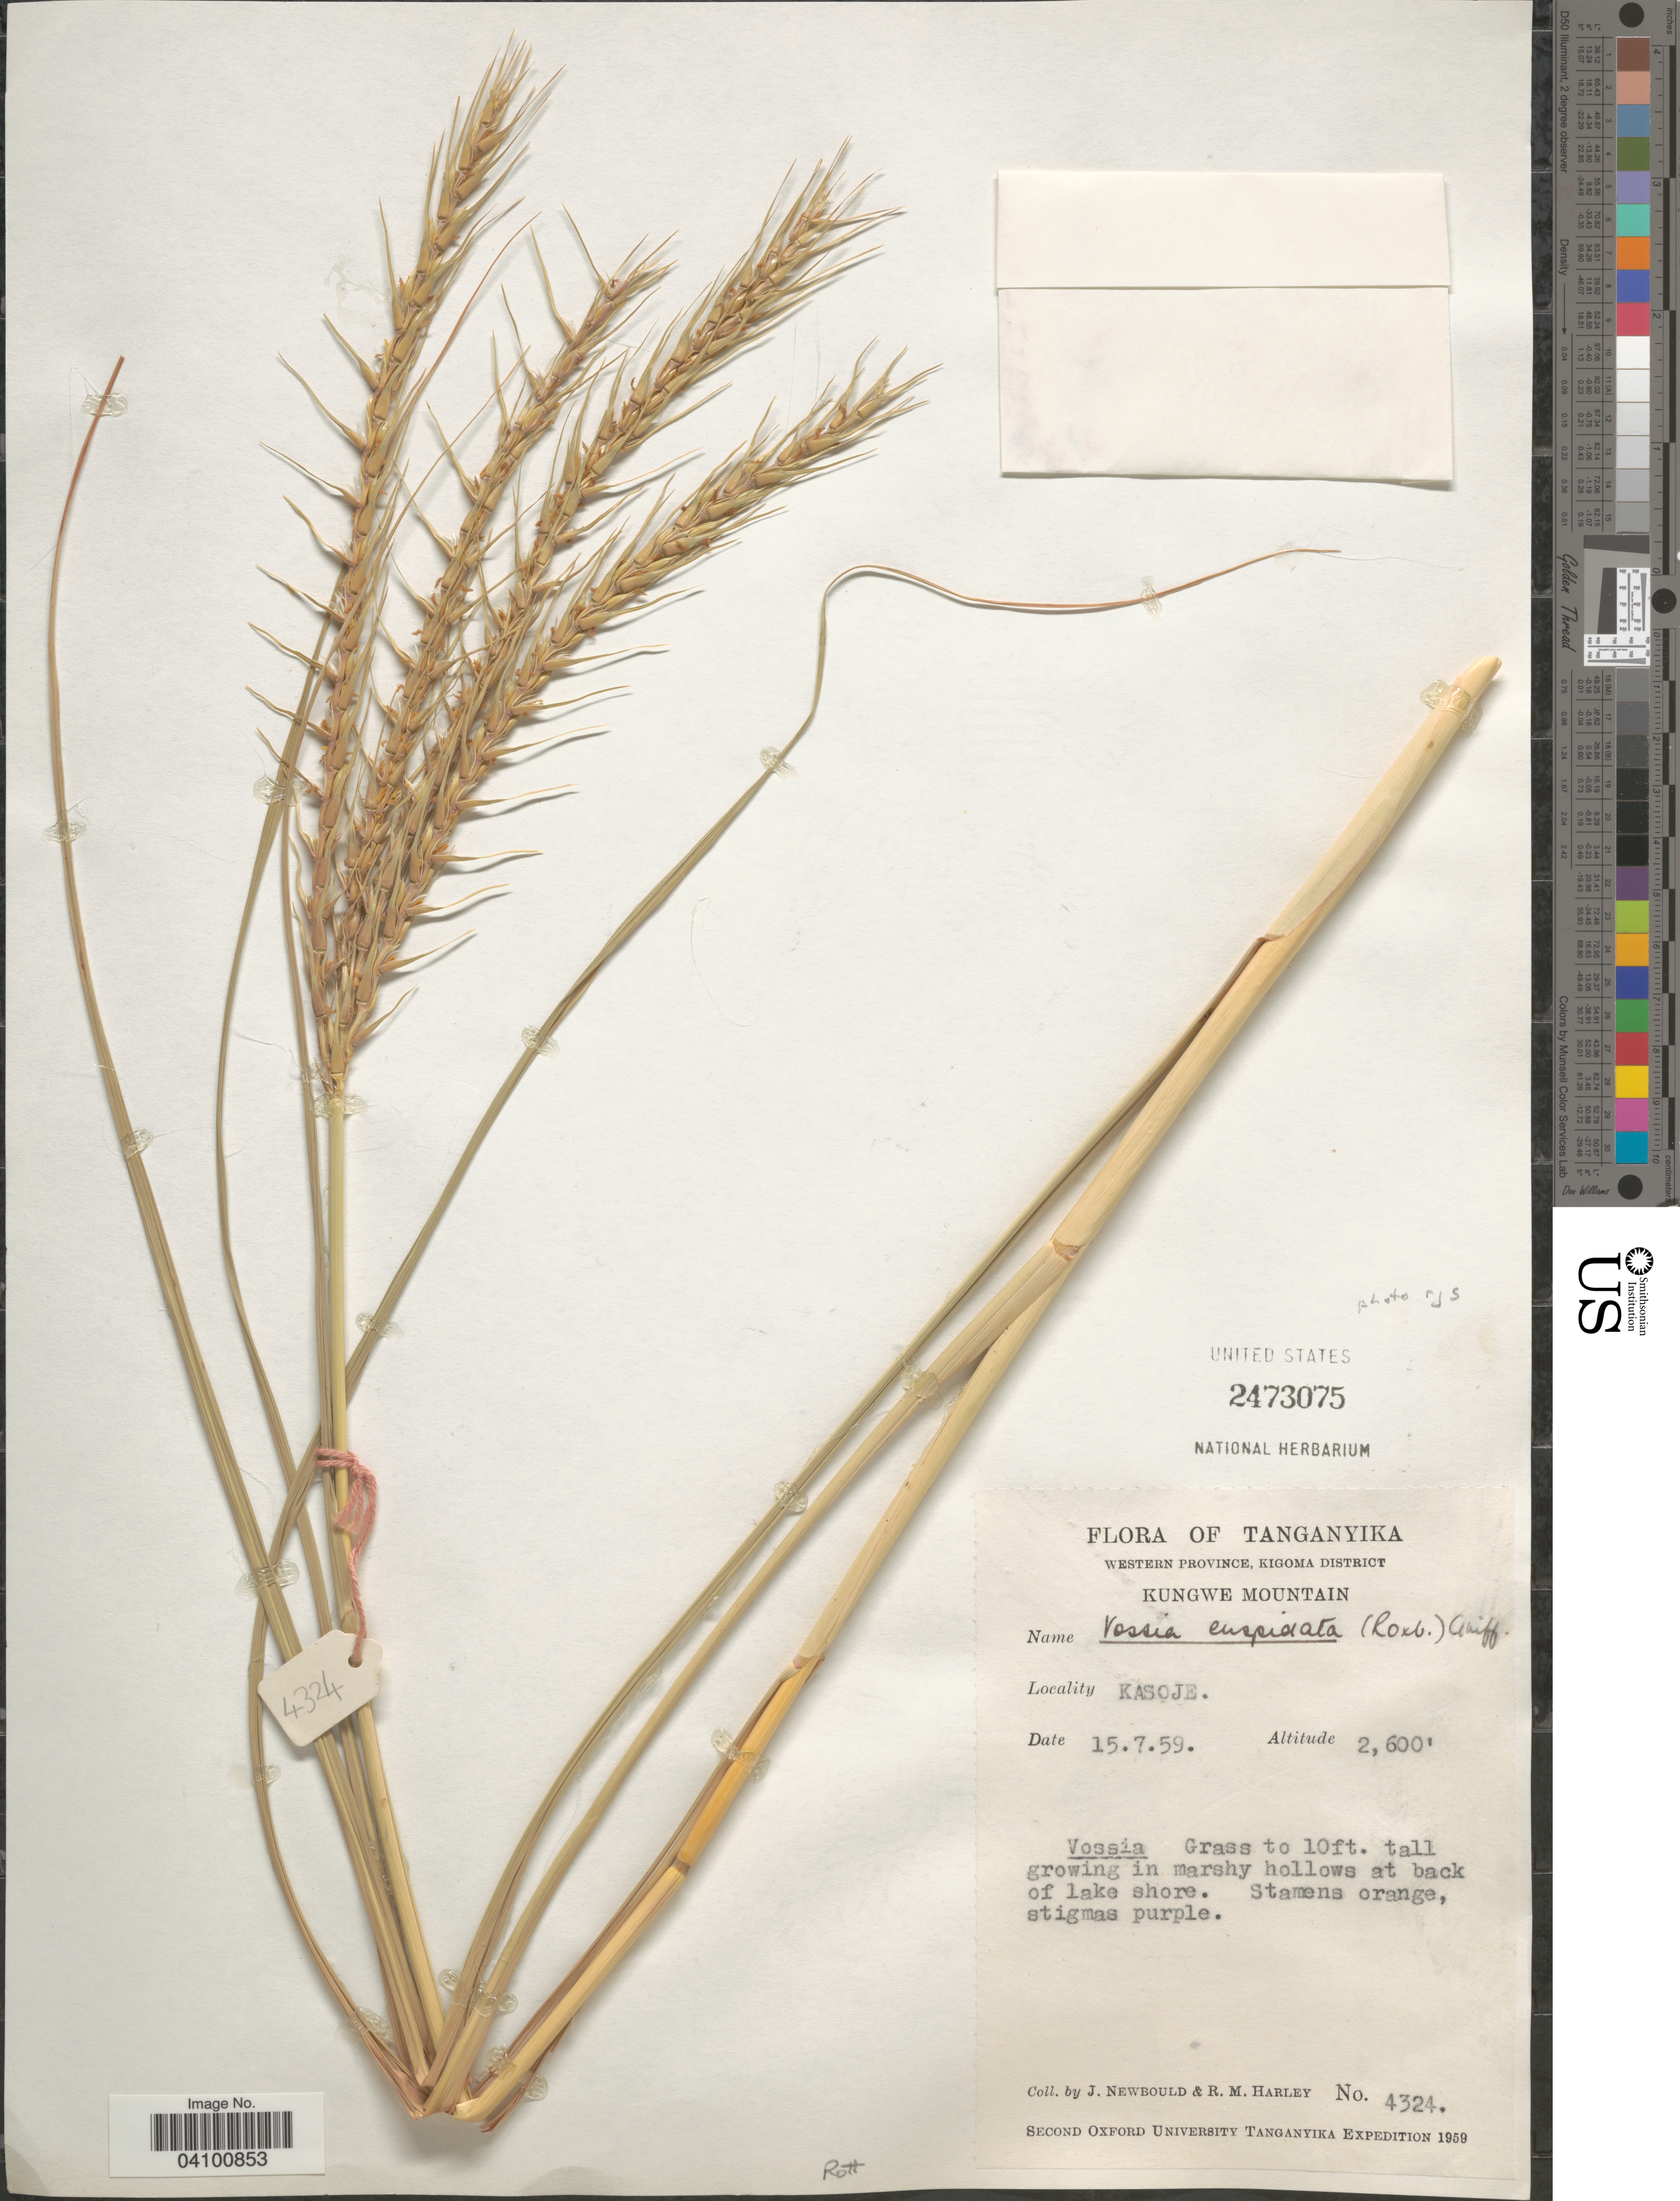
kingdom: Plantae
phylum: Tracheophyta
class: Liliopsida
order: Poales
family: Poaceae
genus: Vossia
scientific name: Vossia cuspidata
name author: Baill.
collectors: J. Newbould & R. M. Harley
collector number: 4324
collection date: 1959-07-15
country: Tanzania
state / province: Kigoma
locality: Tanganyika. Western Province, Kigoma District. Kungwe Mountain. Kasoje. Second Oxford University Tanganyika Expedition 1959.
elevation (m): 792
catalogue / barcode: US 2473075